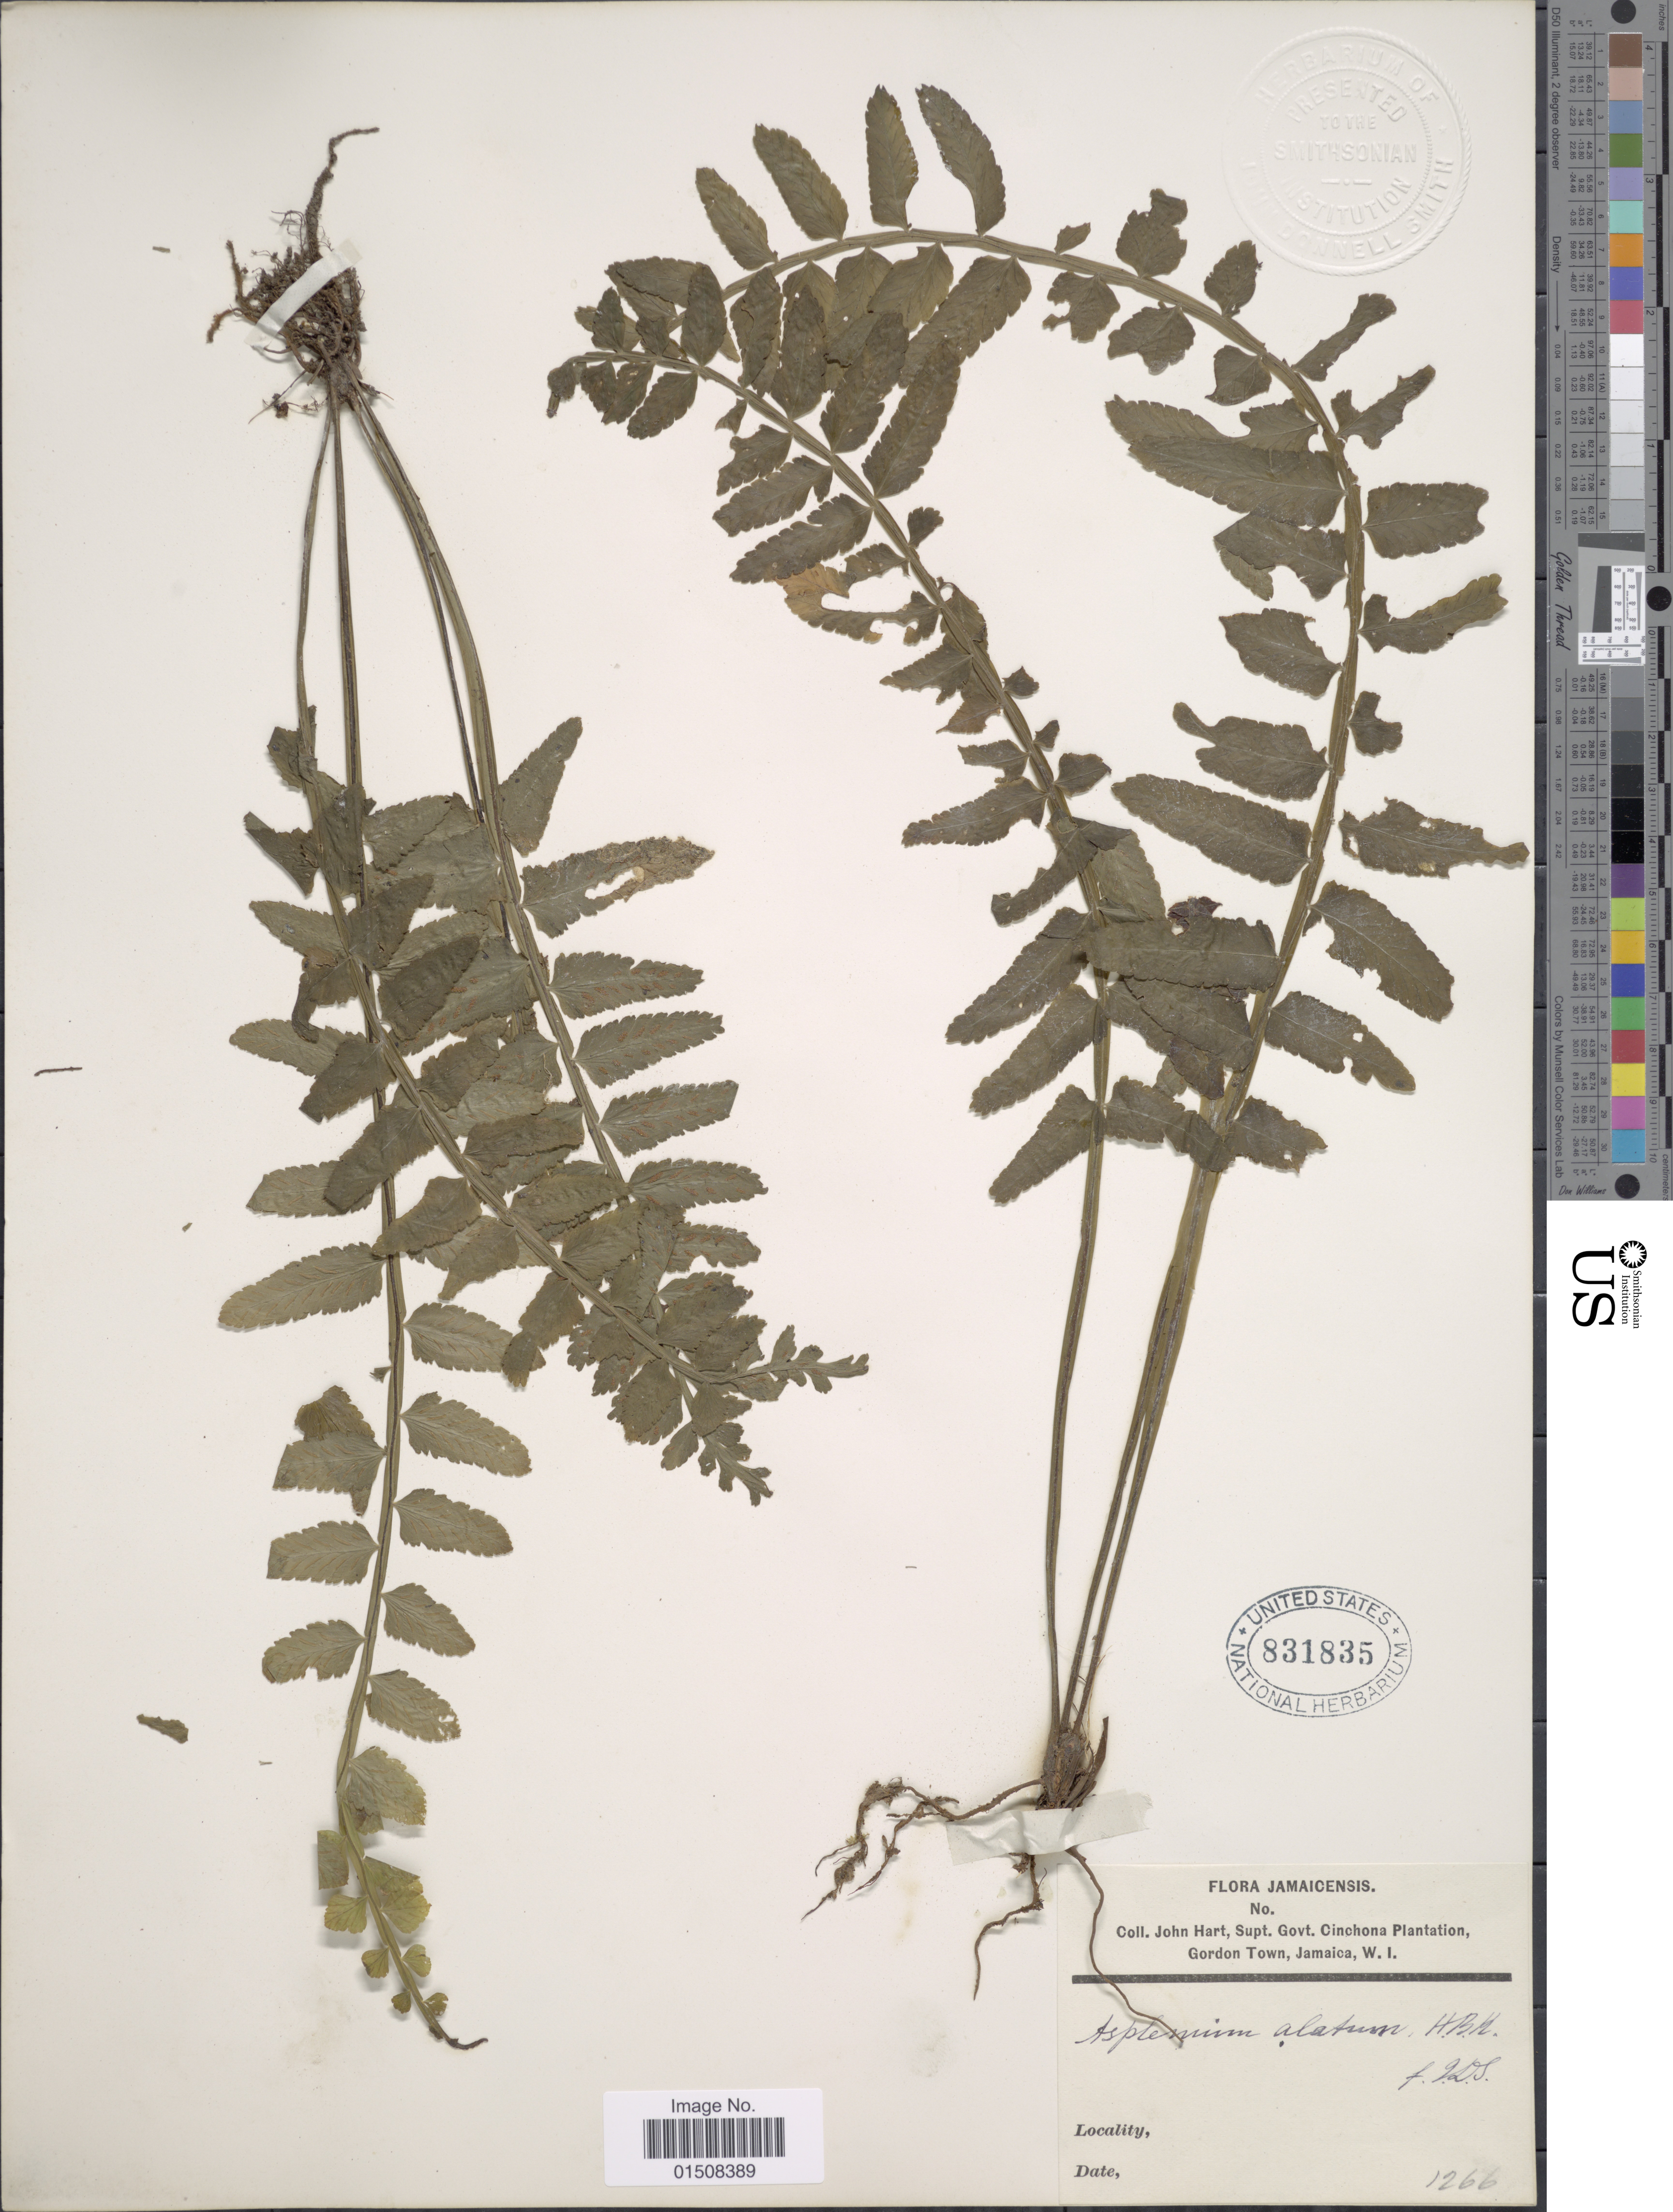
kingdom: Plantae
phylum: Tracheophyta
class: Polypodiopsida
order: Polypodiales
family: Aspleniaceae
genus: Asplenium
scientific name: Asplenium alatum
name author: Humb. & Bonpl. ex Willd.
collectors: J. H. Hart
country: Jamaica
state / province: Saint Andrew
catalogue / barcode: US 831835